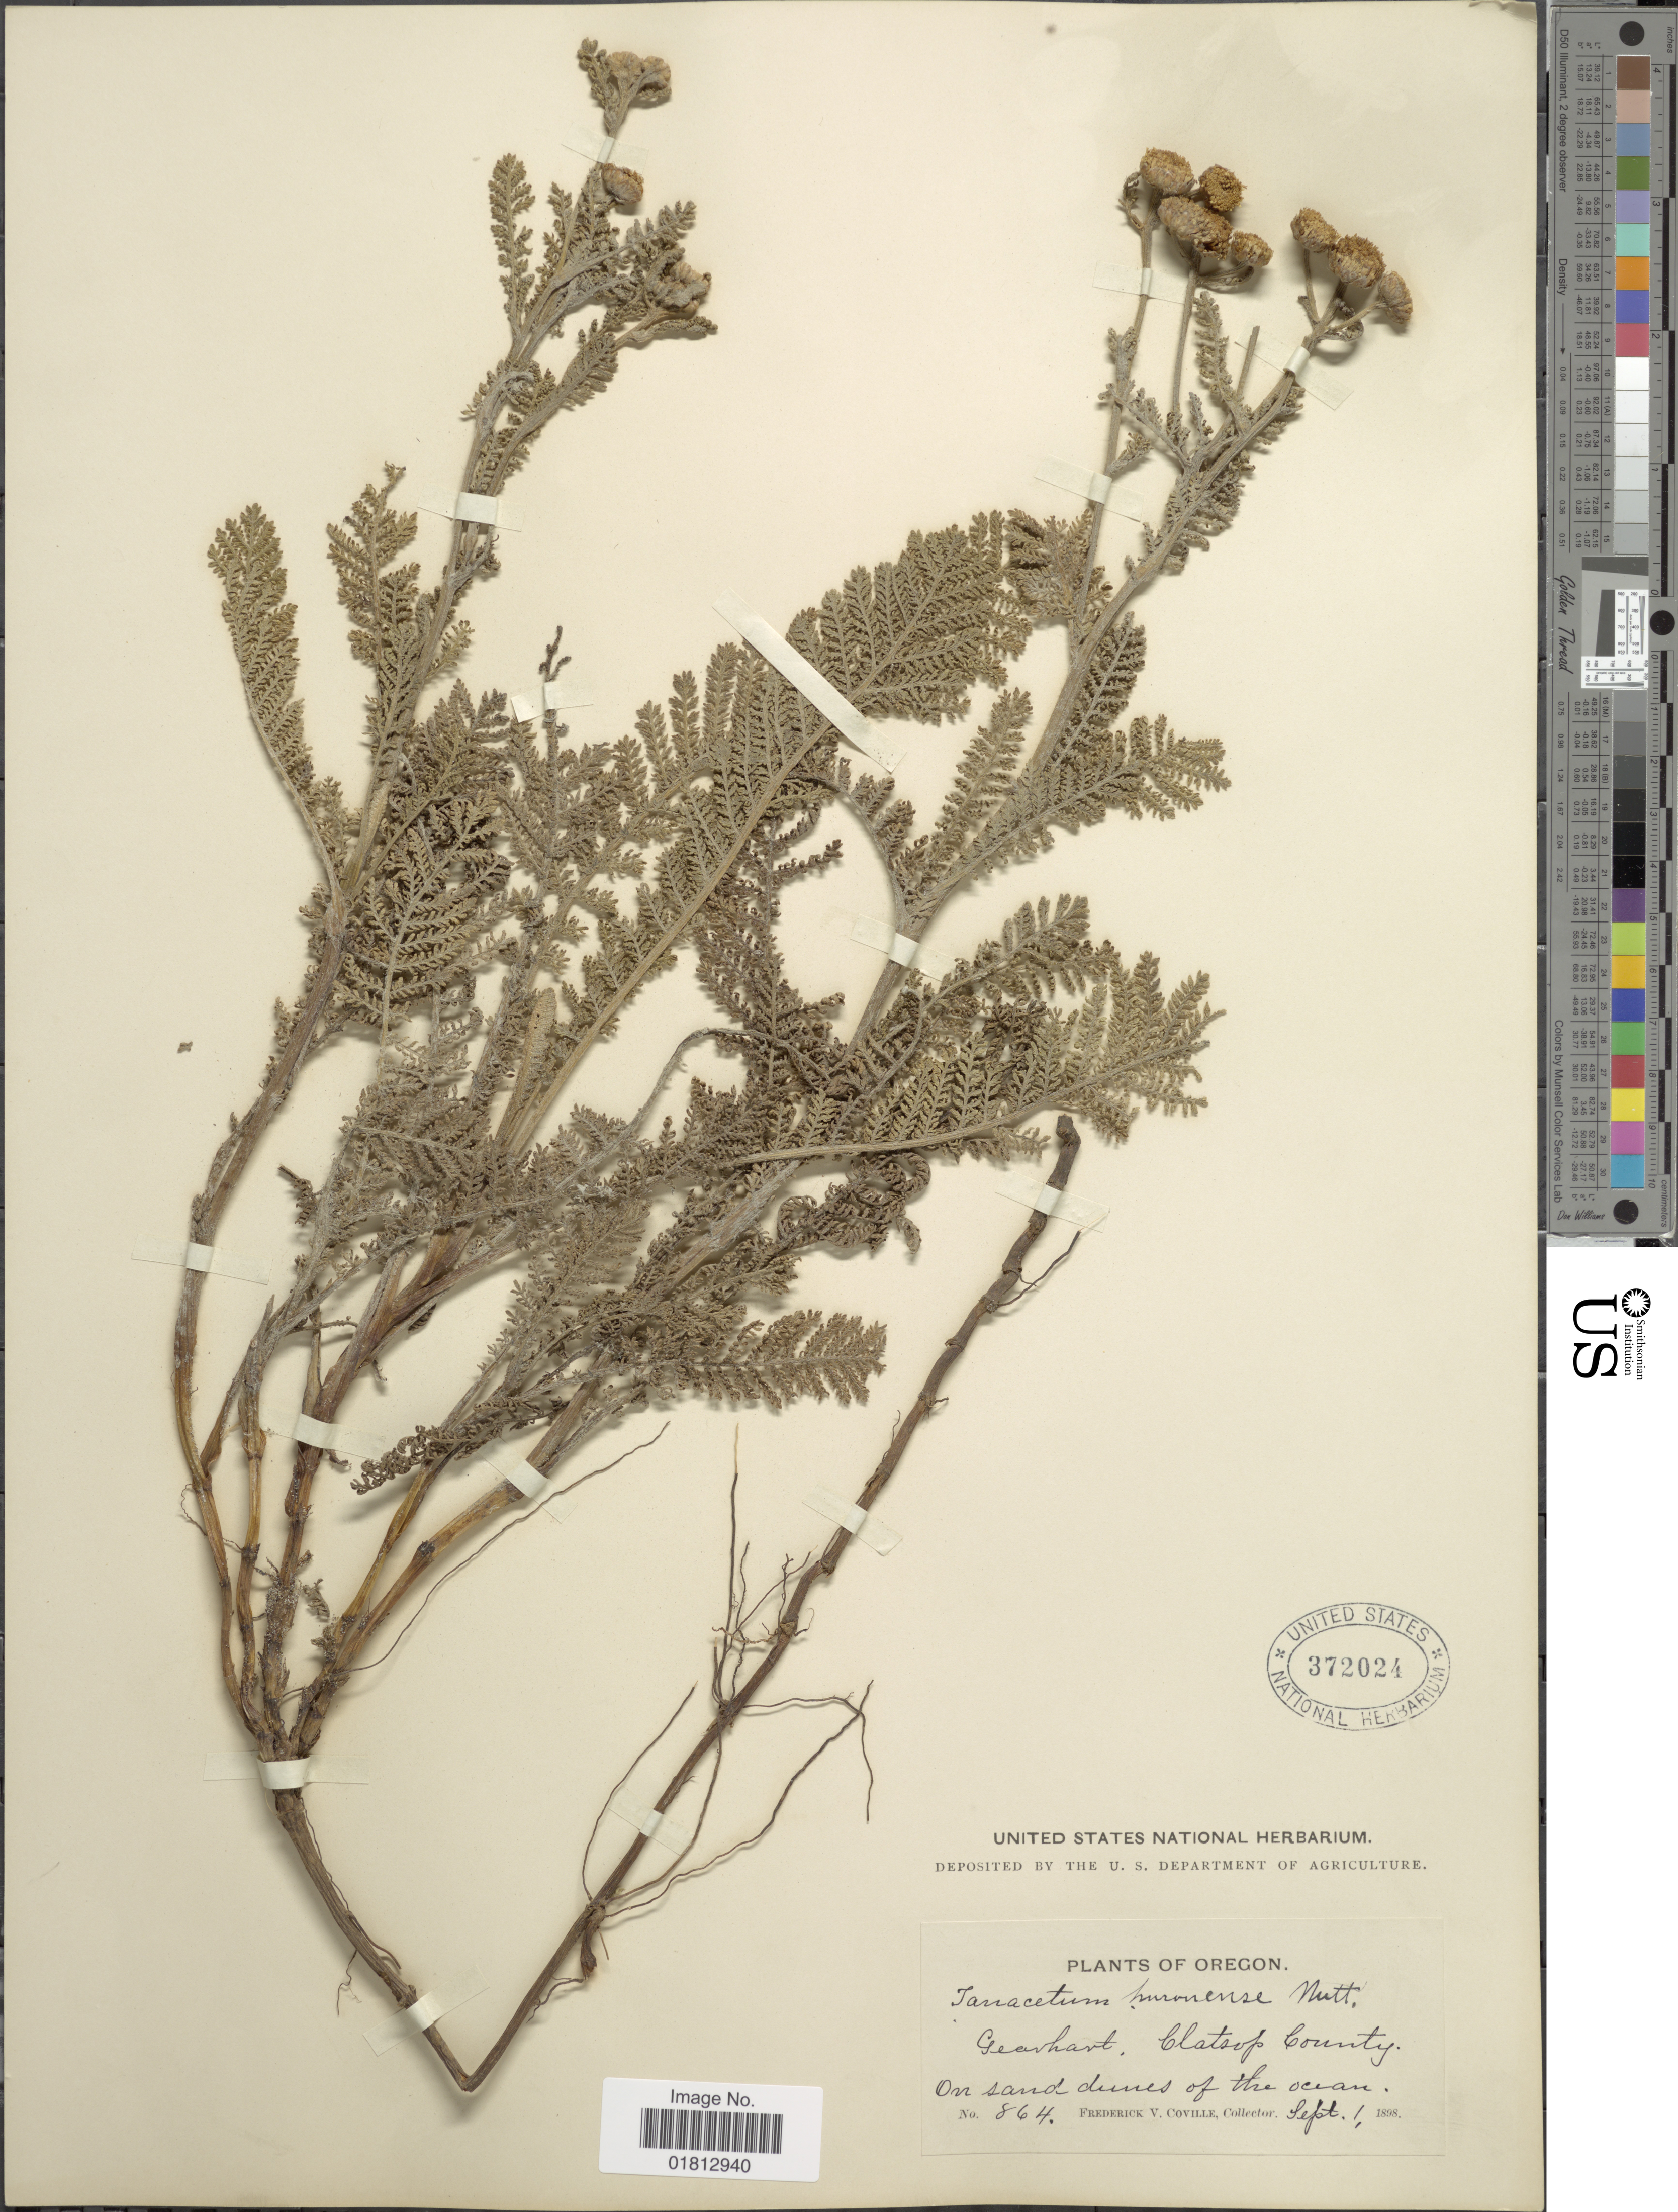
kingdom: Plantae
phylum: Tracheophyta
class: Magnoliopsida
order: Asterales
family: Asteraceae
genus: Tanacetum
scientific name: Tanacetum huronense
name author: Nutt.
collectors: F. V. Coville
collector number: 864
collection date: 1898-09-01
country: United States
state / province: Oregon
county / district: Clatsop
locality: Gearhart, Clatsop County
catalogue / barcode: US 372024